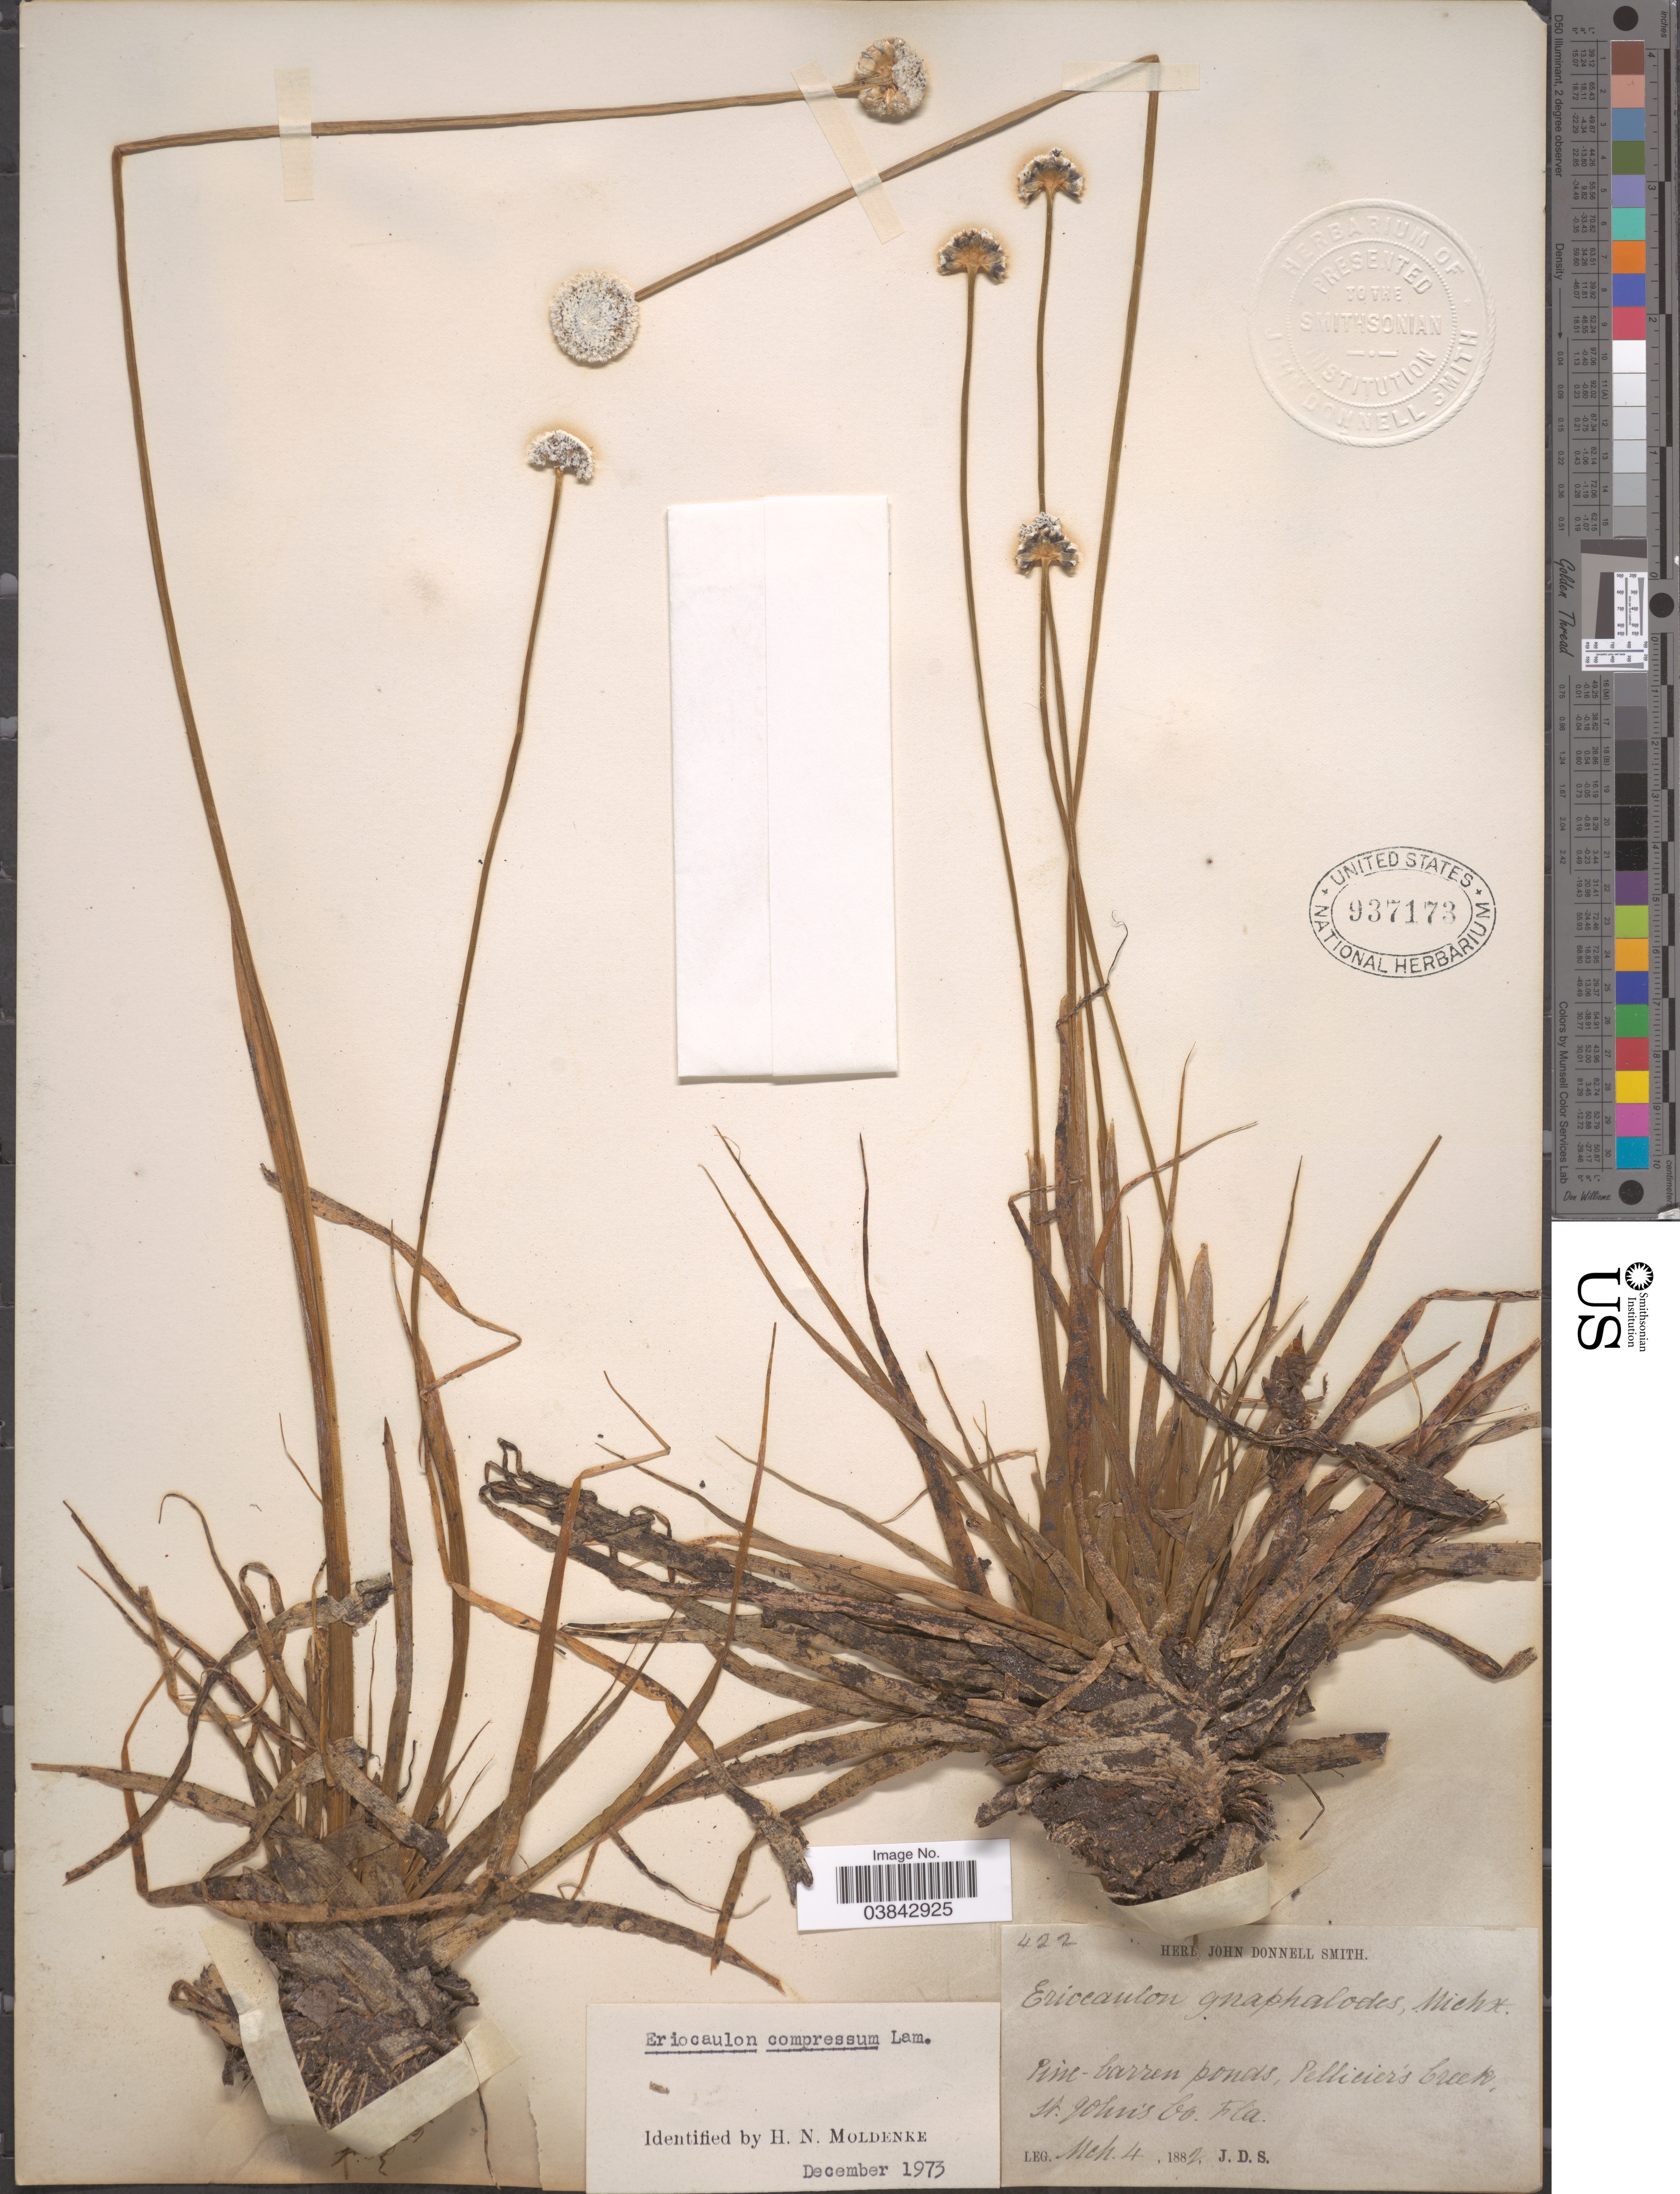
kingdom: Plantae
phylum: Tracheophyta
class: Liliopsida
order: Poales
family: Eriocaulaceae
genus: Eriocaulon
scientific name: Eriocaulon compressum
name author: Lam.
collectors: J. Donnell Smith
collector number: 422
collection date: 1882-03-04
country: United States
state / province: Florida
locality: Pellicier's Creek, St. John's Co.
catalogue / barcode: US 937173